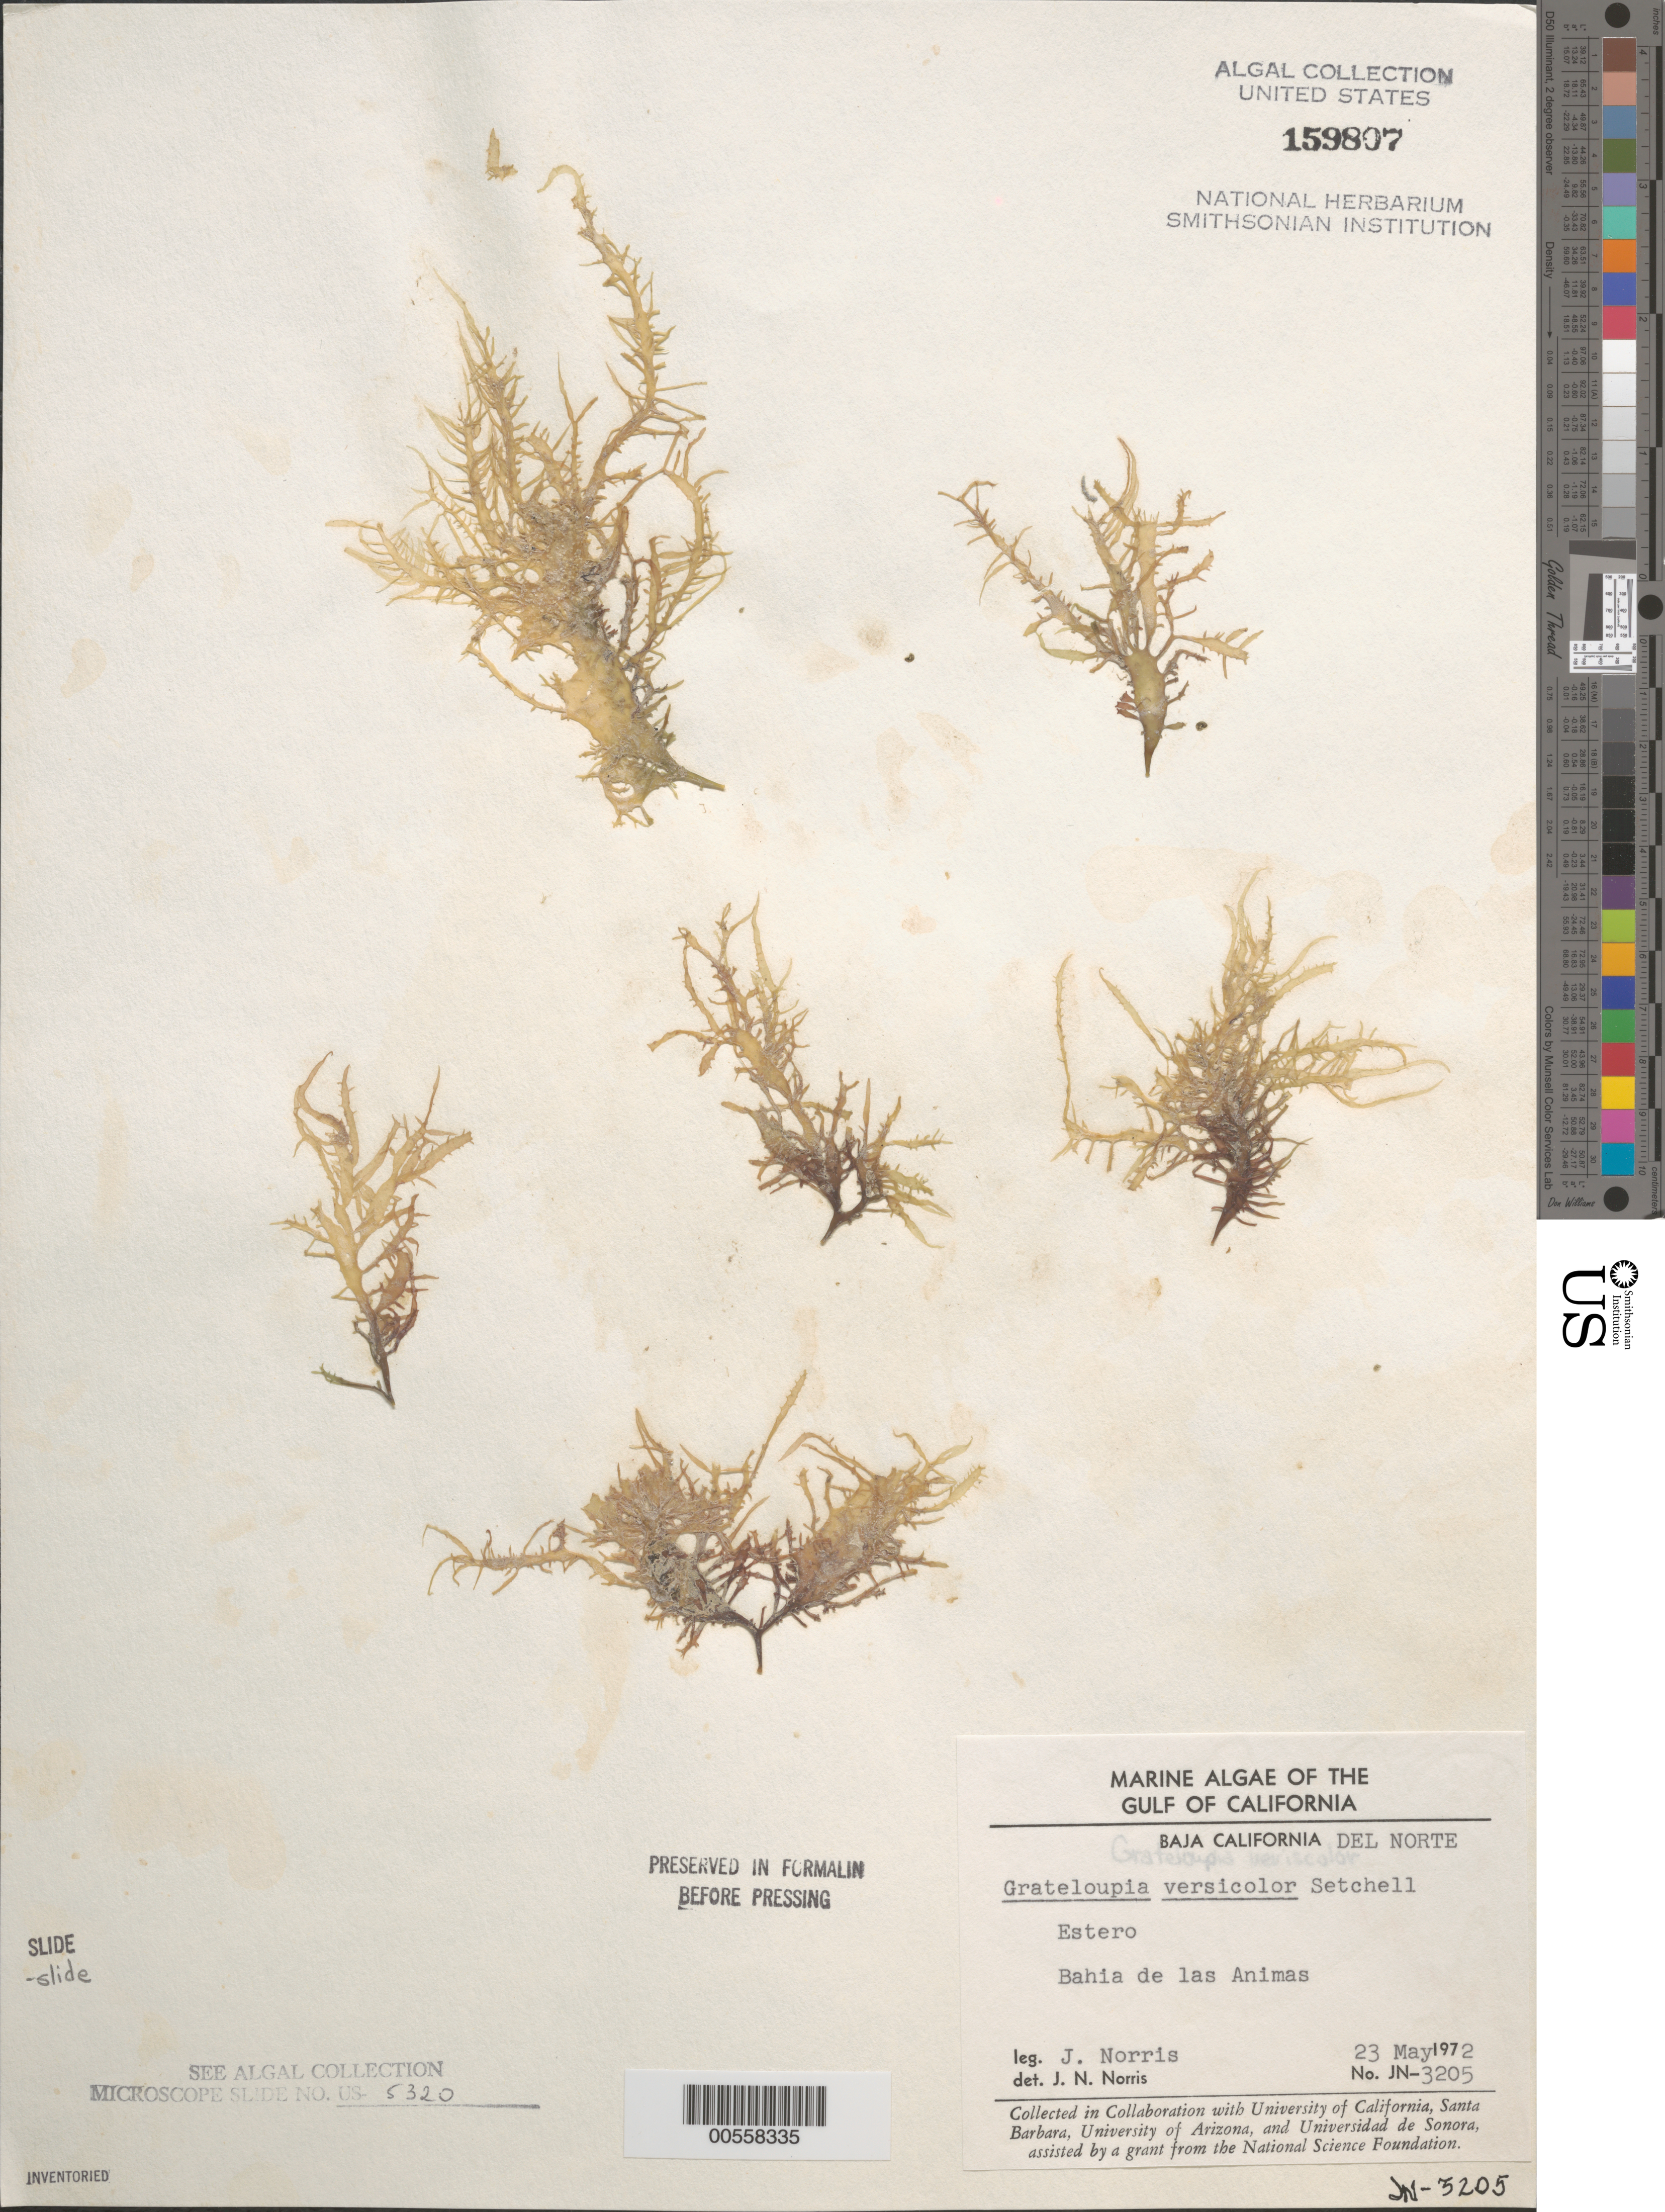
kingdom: Plantae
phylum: Rhodophyta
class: Florideophyceae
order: Halymeniales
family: Halymeniaceae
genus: Grateloupia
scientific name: Grateloupia versicolor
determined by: Norris, James N.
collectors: J. N. Norris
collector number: JN-3205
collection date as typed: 23 May 1972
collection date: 1972-05-23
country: Mexico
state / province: Baja California Norte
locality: Estero, Bahia de las Animas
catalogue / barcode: US 159807